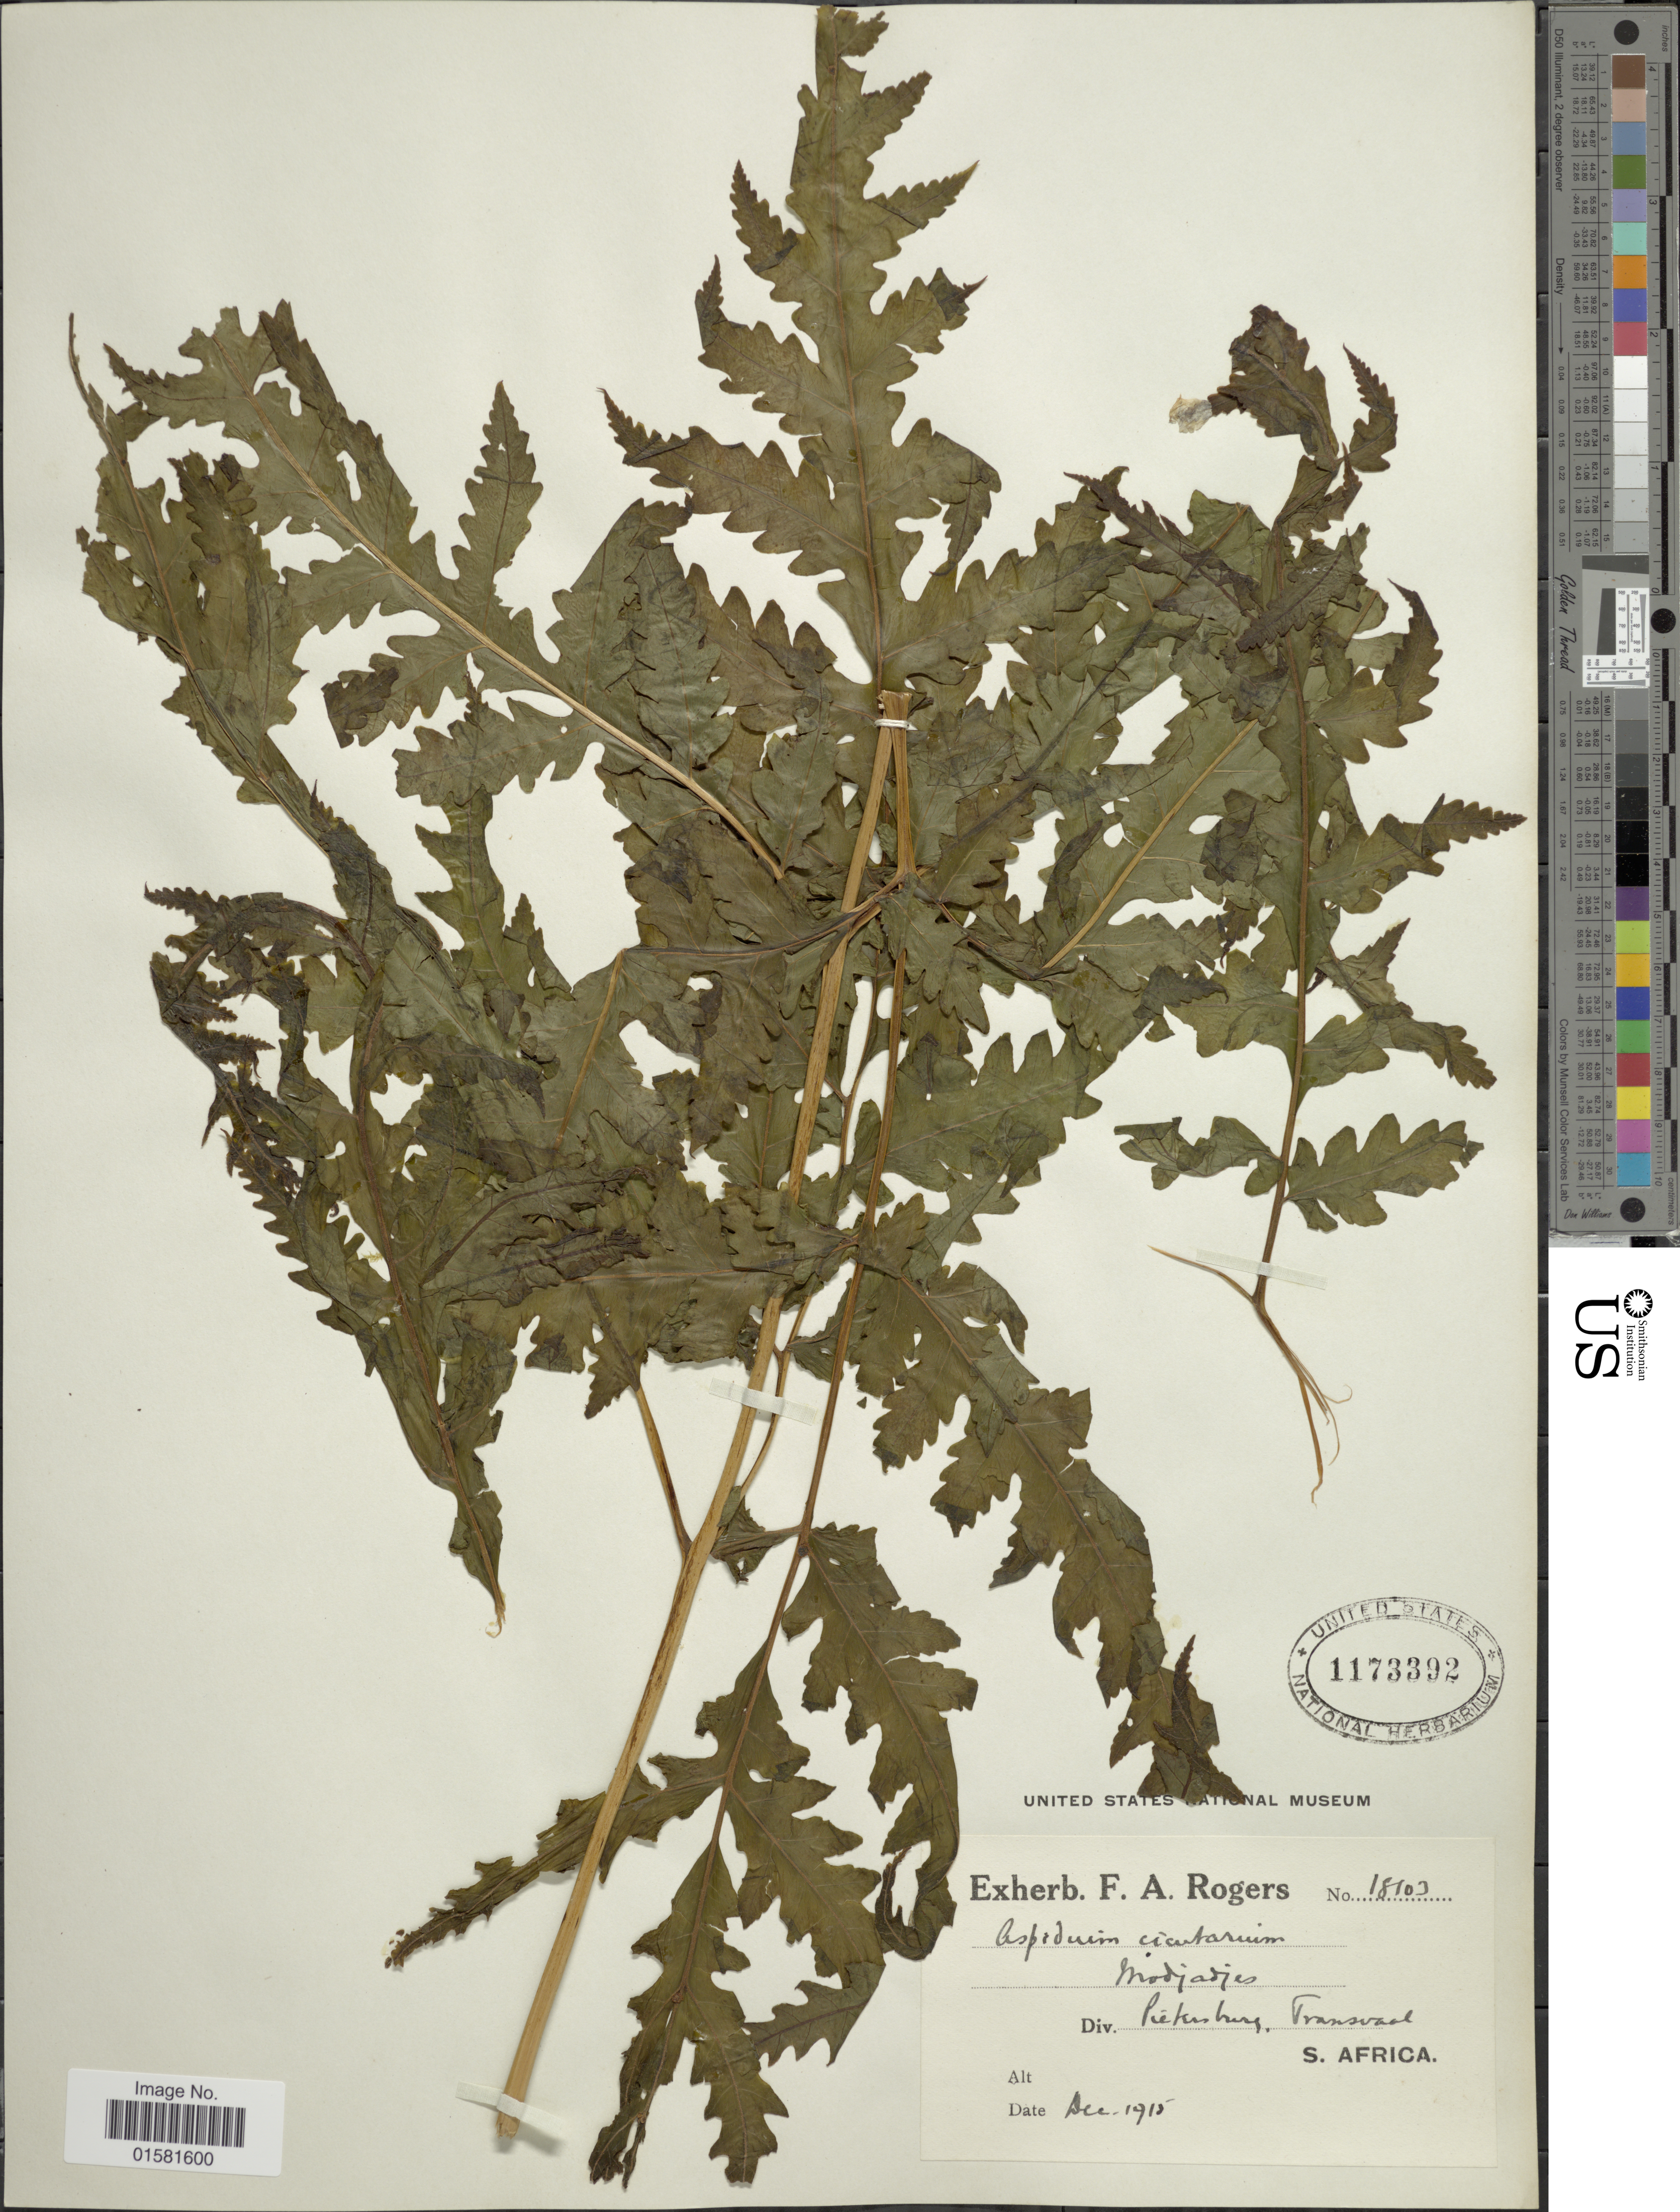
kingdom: Plantae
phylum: Tracheophyta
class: Polypodiopsida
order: Polypodiales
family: Tectariaceae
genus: Tectaria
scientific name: Tectaria macrodonta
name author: (Fée) C. Chr.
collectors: ex herb. F. A. Rodgers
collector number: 17103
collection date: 1915-12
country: South Africa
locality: Pietersburg, Transvaal S. Africa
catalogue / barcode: US 1173392